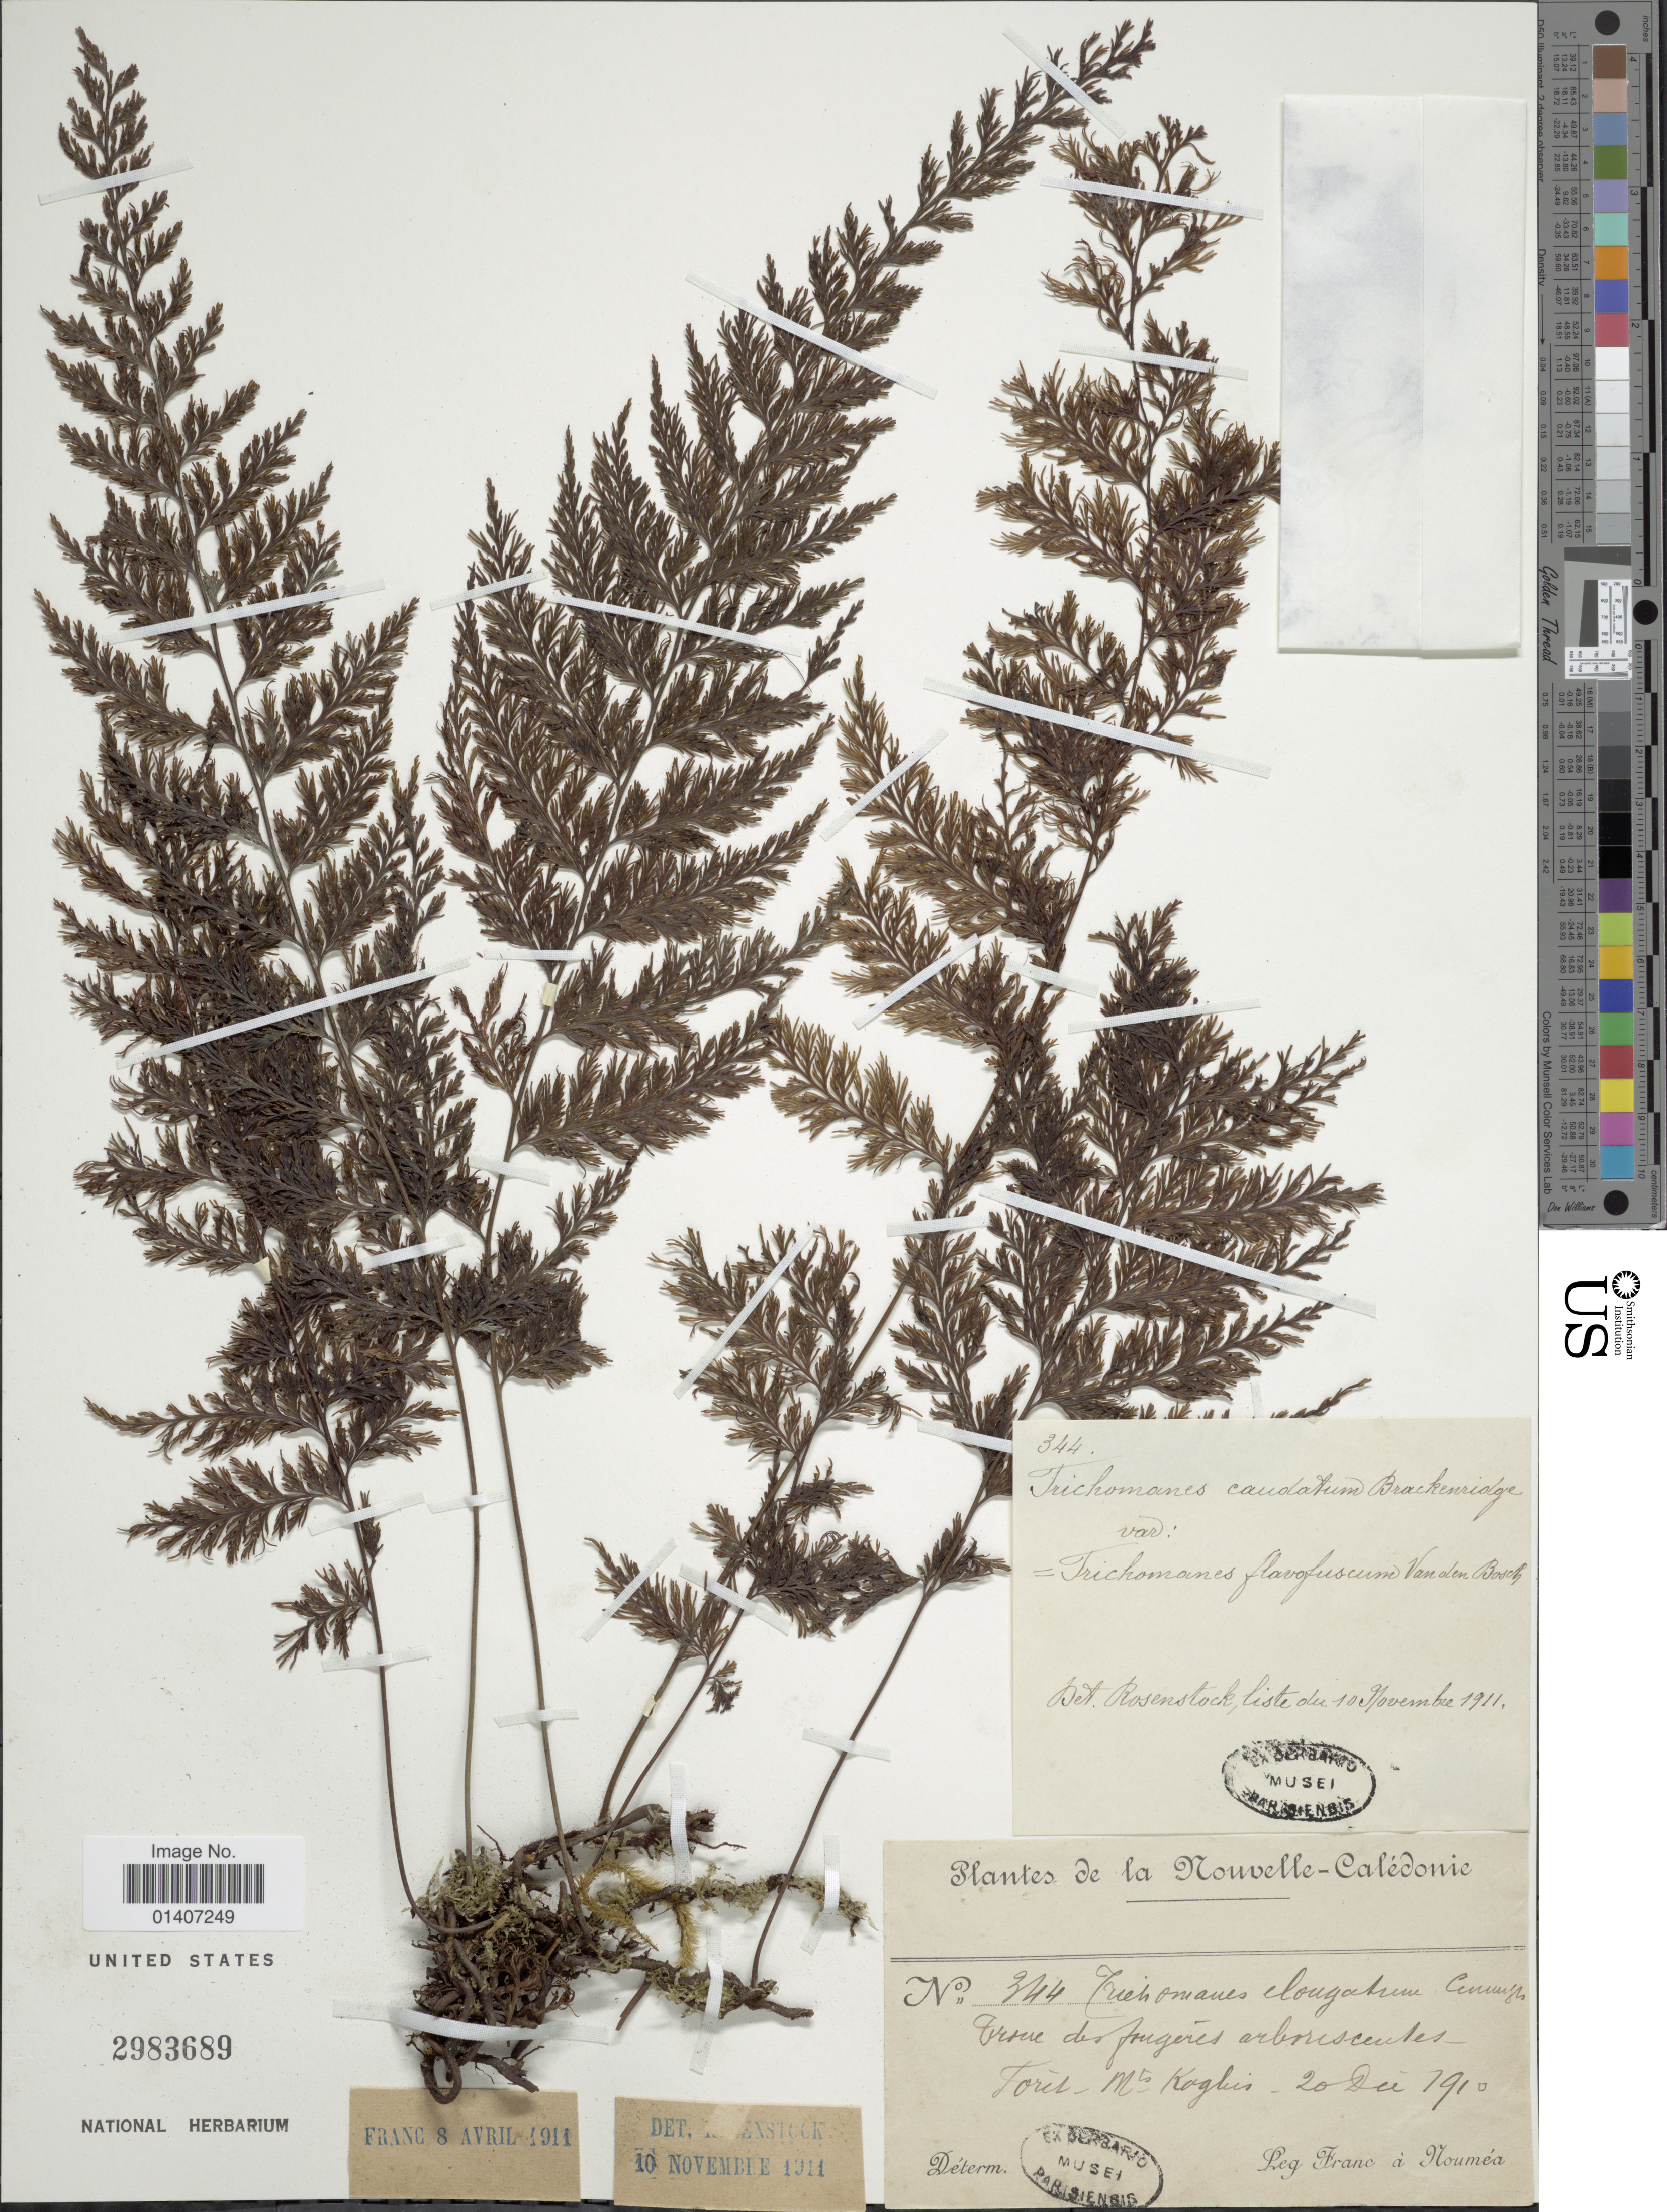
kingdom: Plantae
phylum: Tracheophyta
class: Polypodiopsida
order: Hymenophyllales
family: Hymenophyllaceae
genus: Abrodictyum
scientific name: Abrodictyum elongatum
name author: (A. Cunn.) Ebihara & K. Iwats.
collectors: Franc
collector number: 344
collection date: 1910-12-20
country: New Caledonia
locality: Foret Mts Koghis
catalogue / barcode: US 2983689